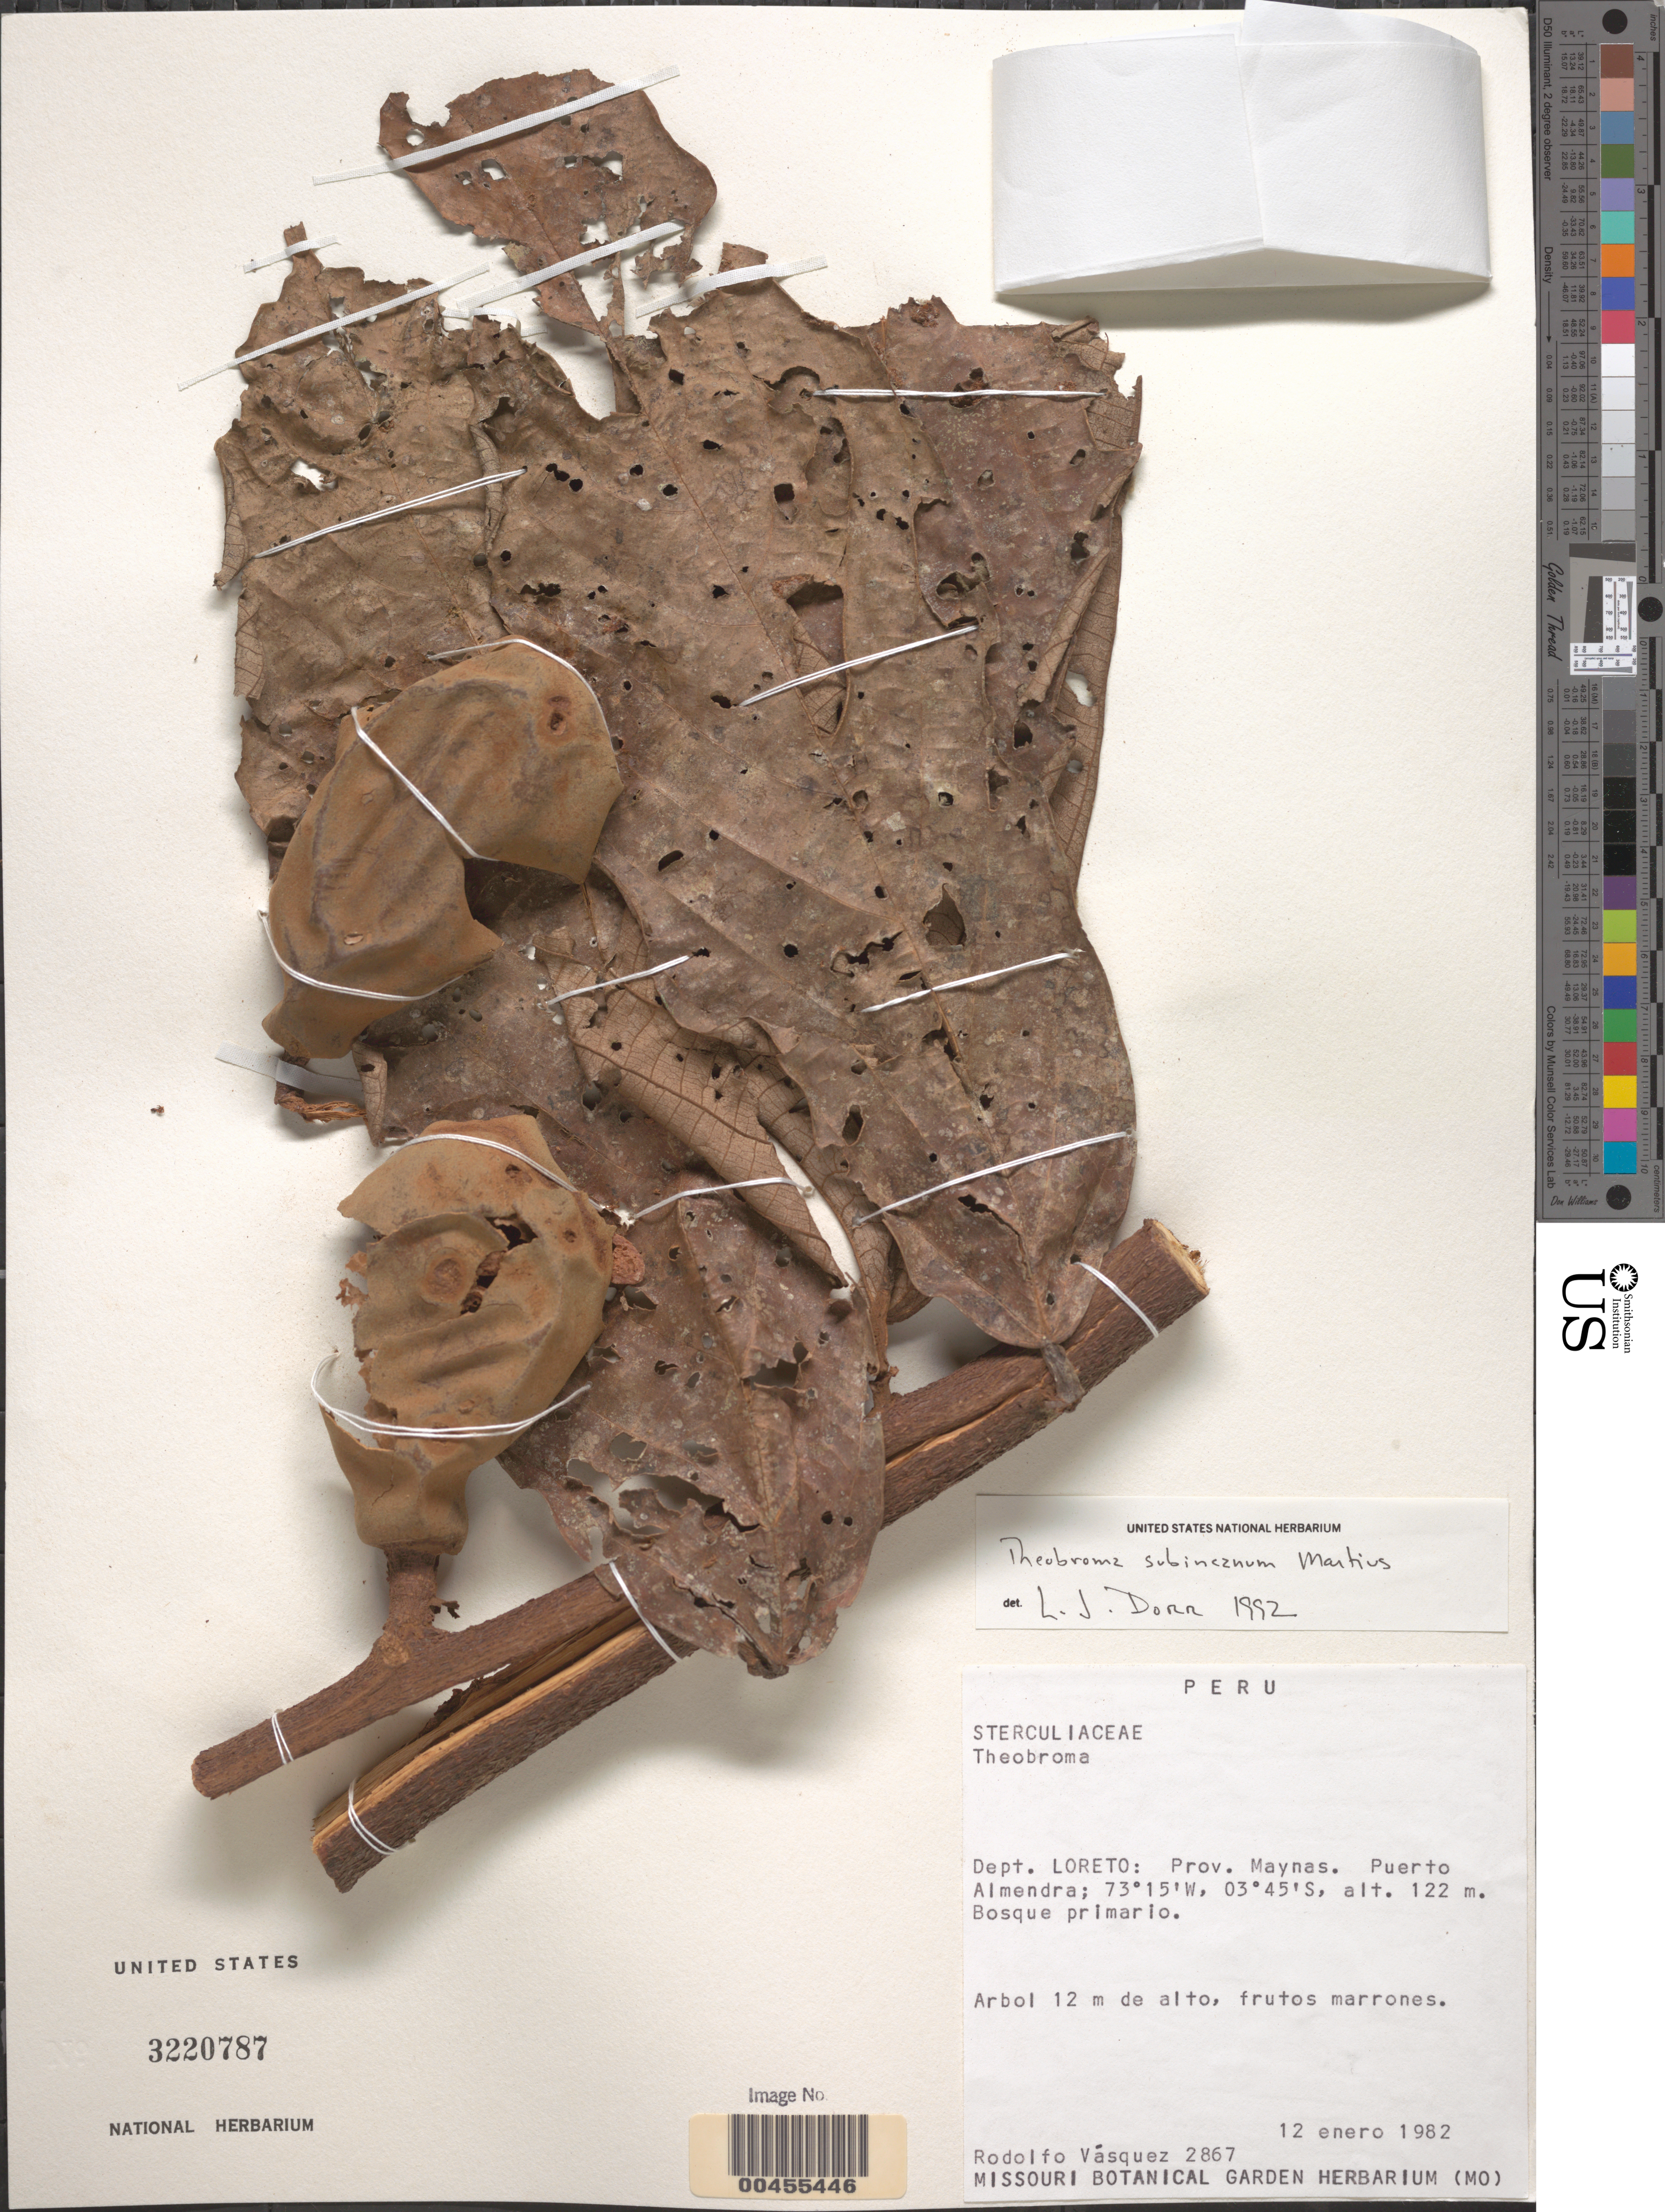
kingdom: Plantae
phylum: Tracheophyta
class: Magnoliopsida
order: Malvales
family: Malvaceae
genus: Theobroma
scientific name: Theobroma subincanum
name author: Mart.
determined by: Dorr, L. J., (BOT), Smithsonian Institution - National Museum of Natural History (UNITED STATES)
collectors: R. Vásquez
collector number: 2867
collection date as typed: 12 Jan 1982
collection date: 1982-01-12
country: Peru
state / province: Loreto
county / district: Maynas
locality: Puerto Almendra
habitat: Bosque primario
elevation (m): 122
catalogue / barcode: US 3220787